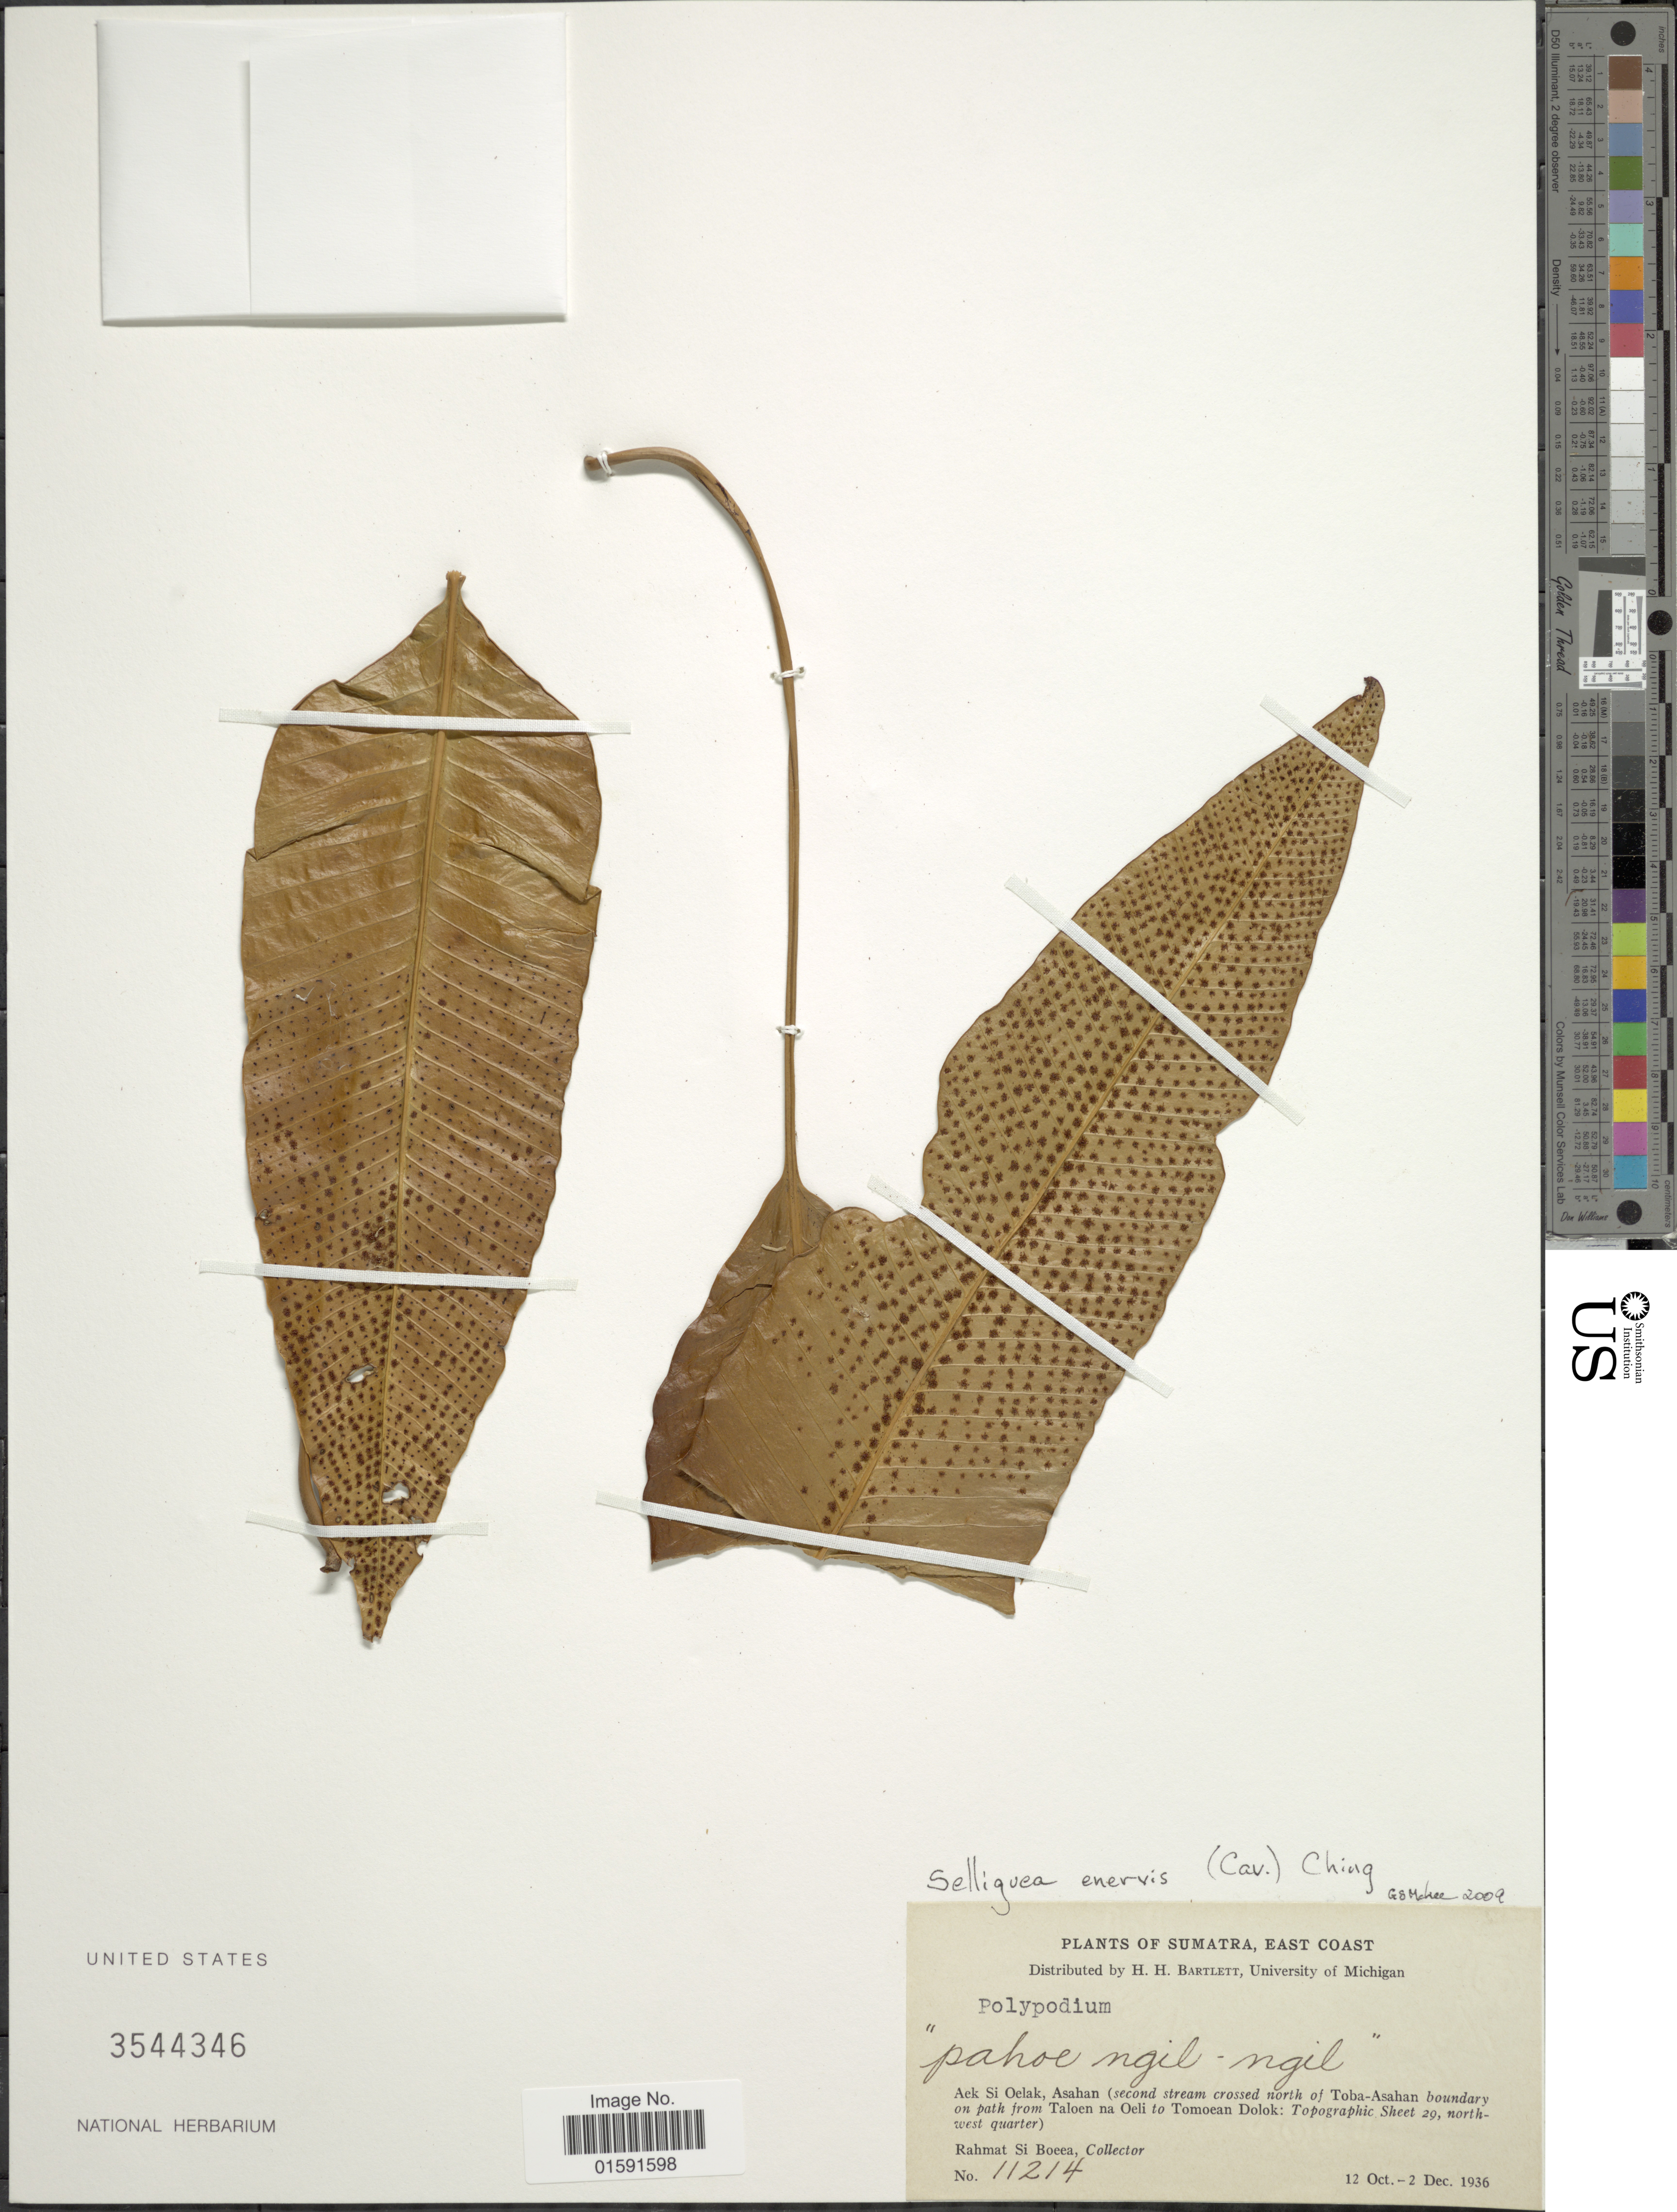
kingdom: Plantae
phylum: Tracheophyta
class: Polypodiopsida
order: Polypodiales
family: Polypodiaceae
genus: Selliguea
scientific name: Selliguea enervis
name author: (Cav.) Ching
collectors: Rahmat Si Boeea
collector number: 11214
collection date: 1936-10-12/1936-12-02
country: Indonesia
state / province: Sumatra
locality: East Coast. Aek Si Oelak, Asahan (second stream crossed north of Toba-Aahan boundary on path from Taloen na Oeli to Tomoean Dolok: Topographic Sheet 29, northwest quarter)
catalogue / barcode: US 3544346